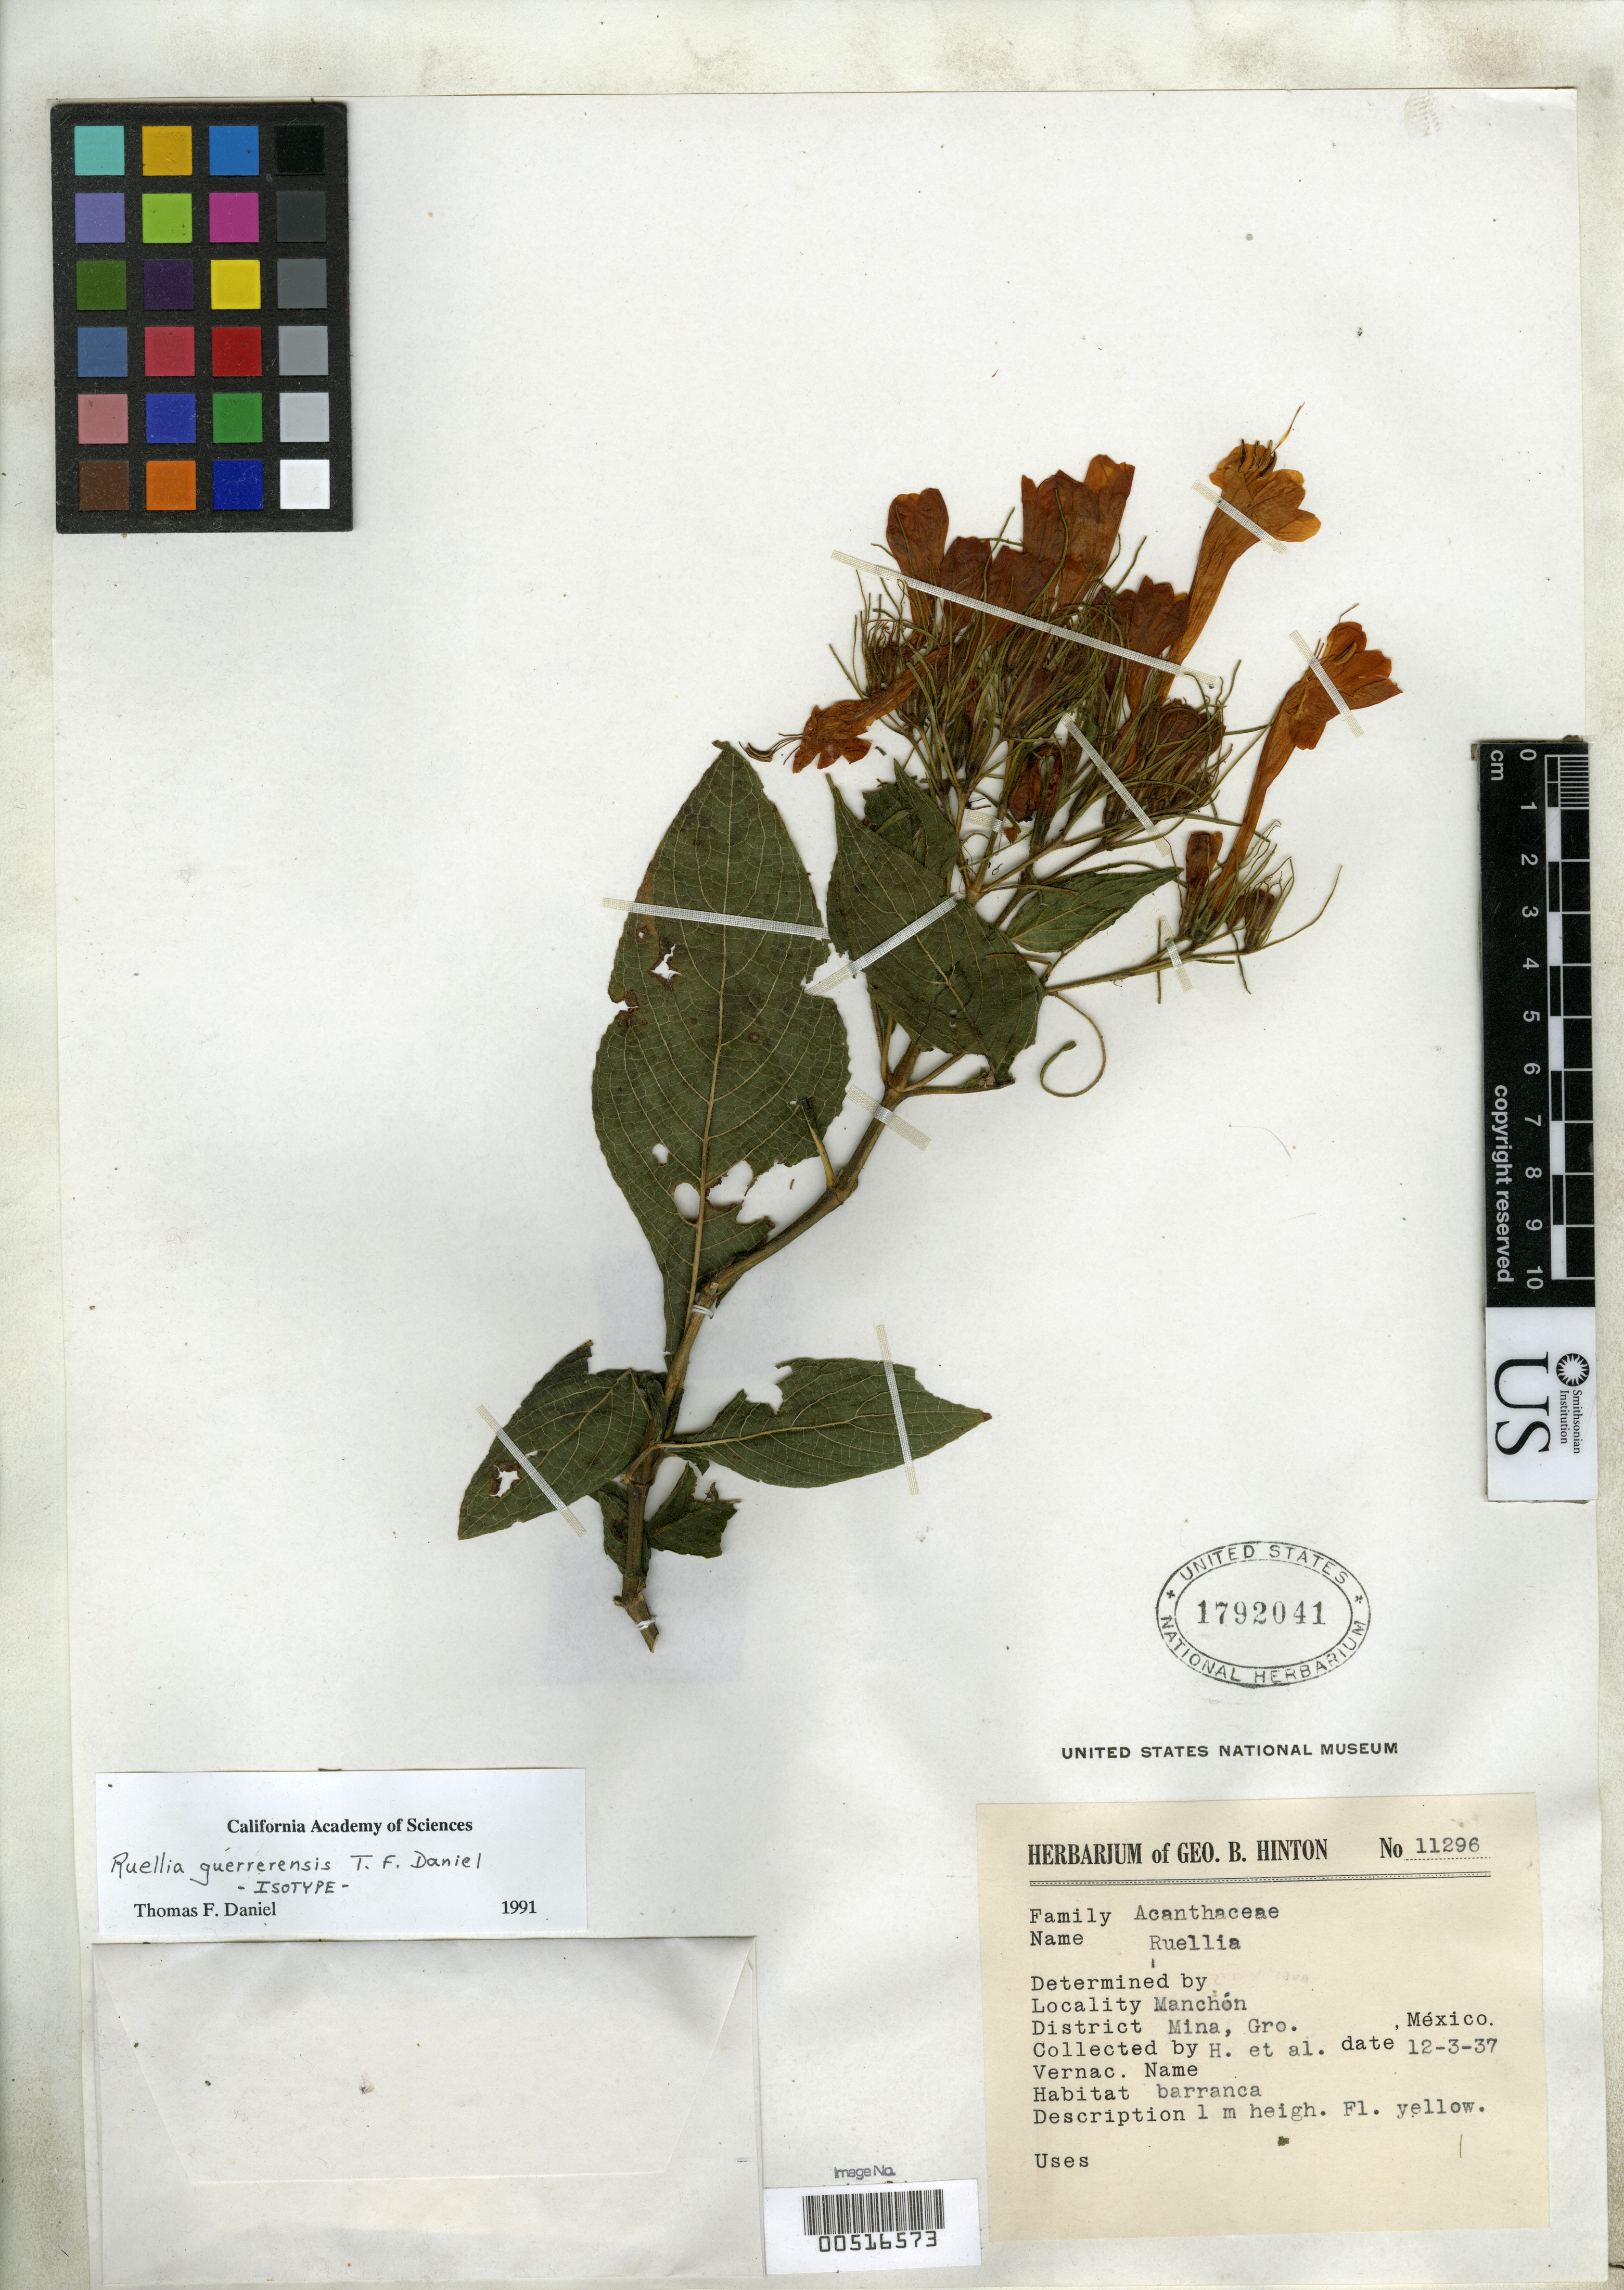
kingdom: Plantae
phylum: Tracheophyta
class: Magnoliopsida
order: Lamiales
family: Acanthaceae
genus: Ruellia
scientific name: Ruellia guerrerensis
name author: T.F. Daniel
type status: Isotype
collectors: G. B. Hinton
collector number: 11296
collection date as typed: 12 Mar 1937 or 03 Dec 1937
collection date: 1937-03-12 or 1937-12-03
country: Mexico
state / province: Guerrero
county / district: Mina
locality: Manchon.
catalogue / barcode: US 1792041